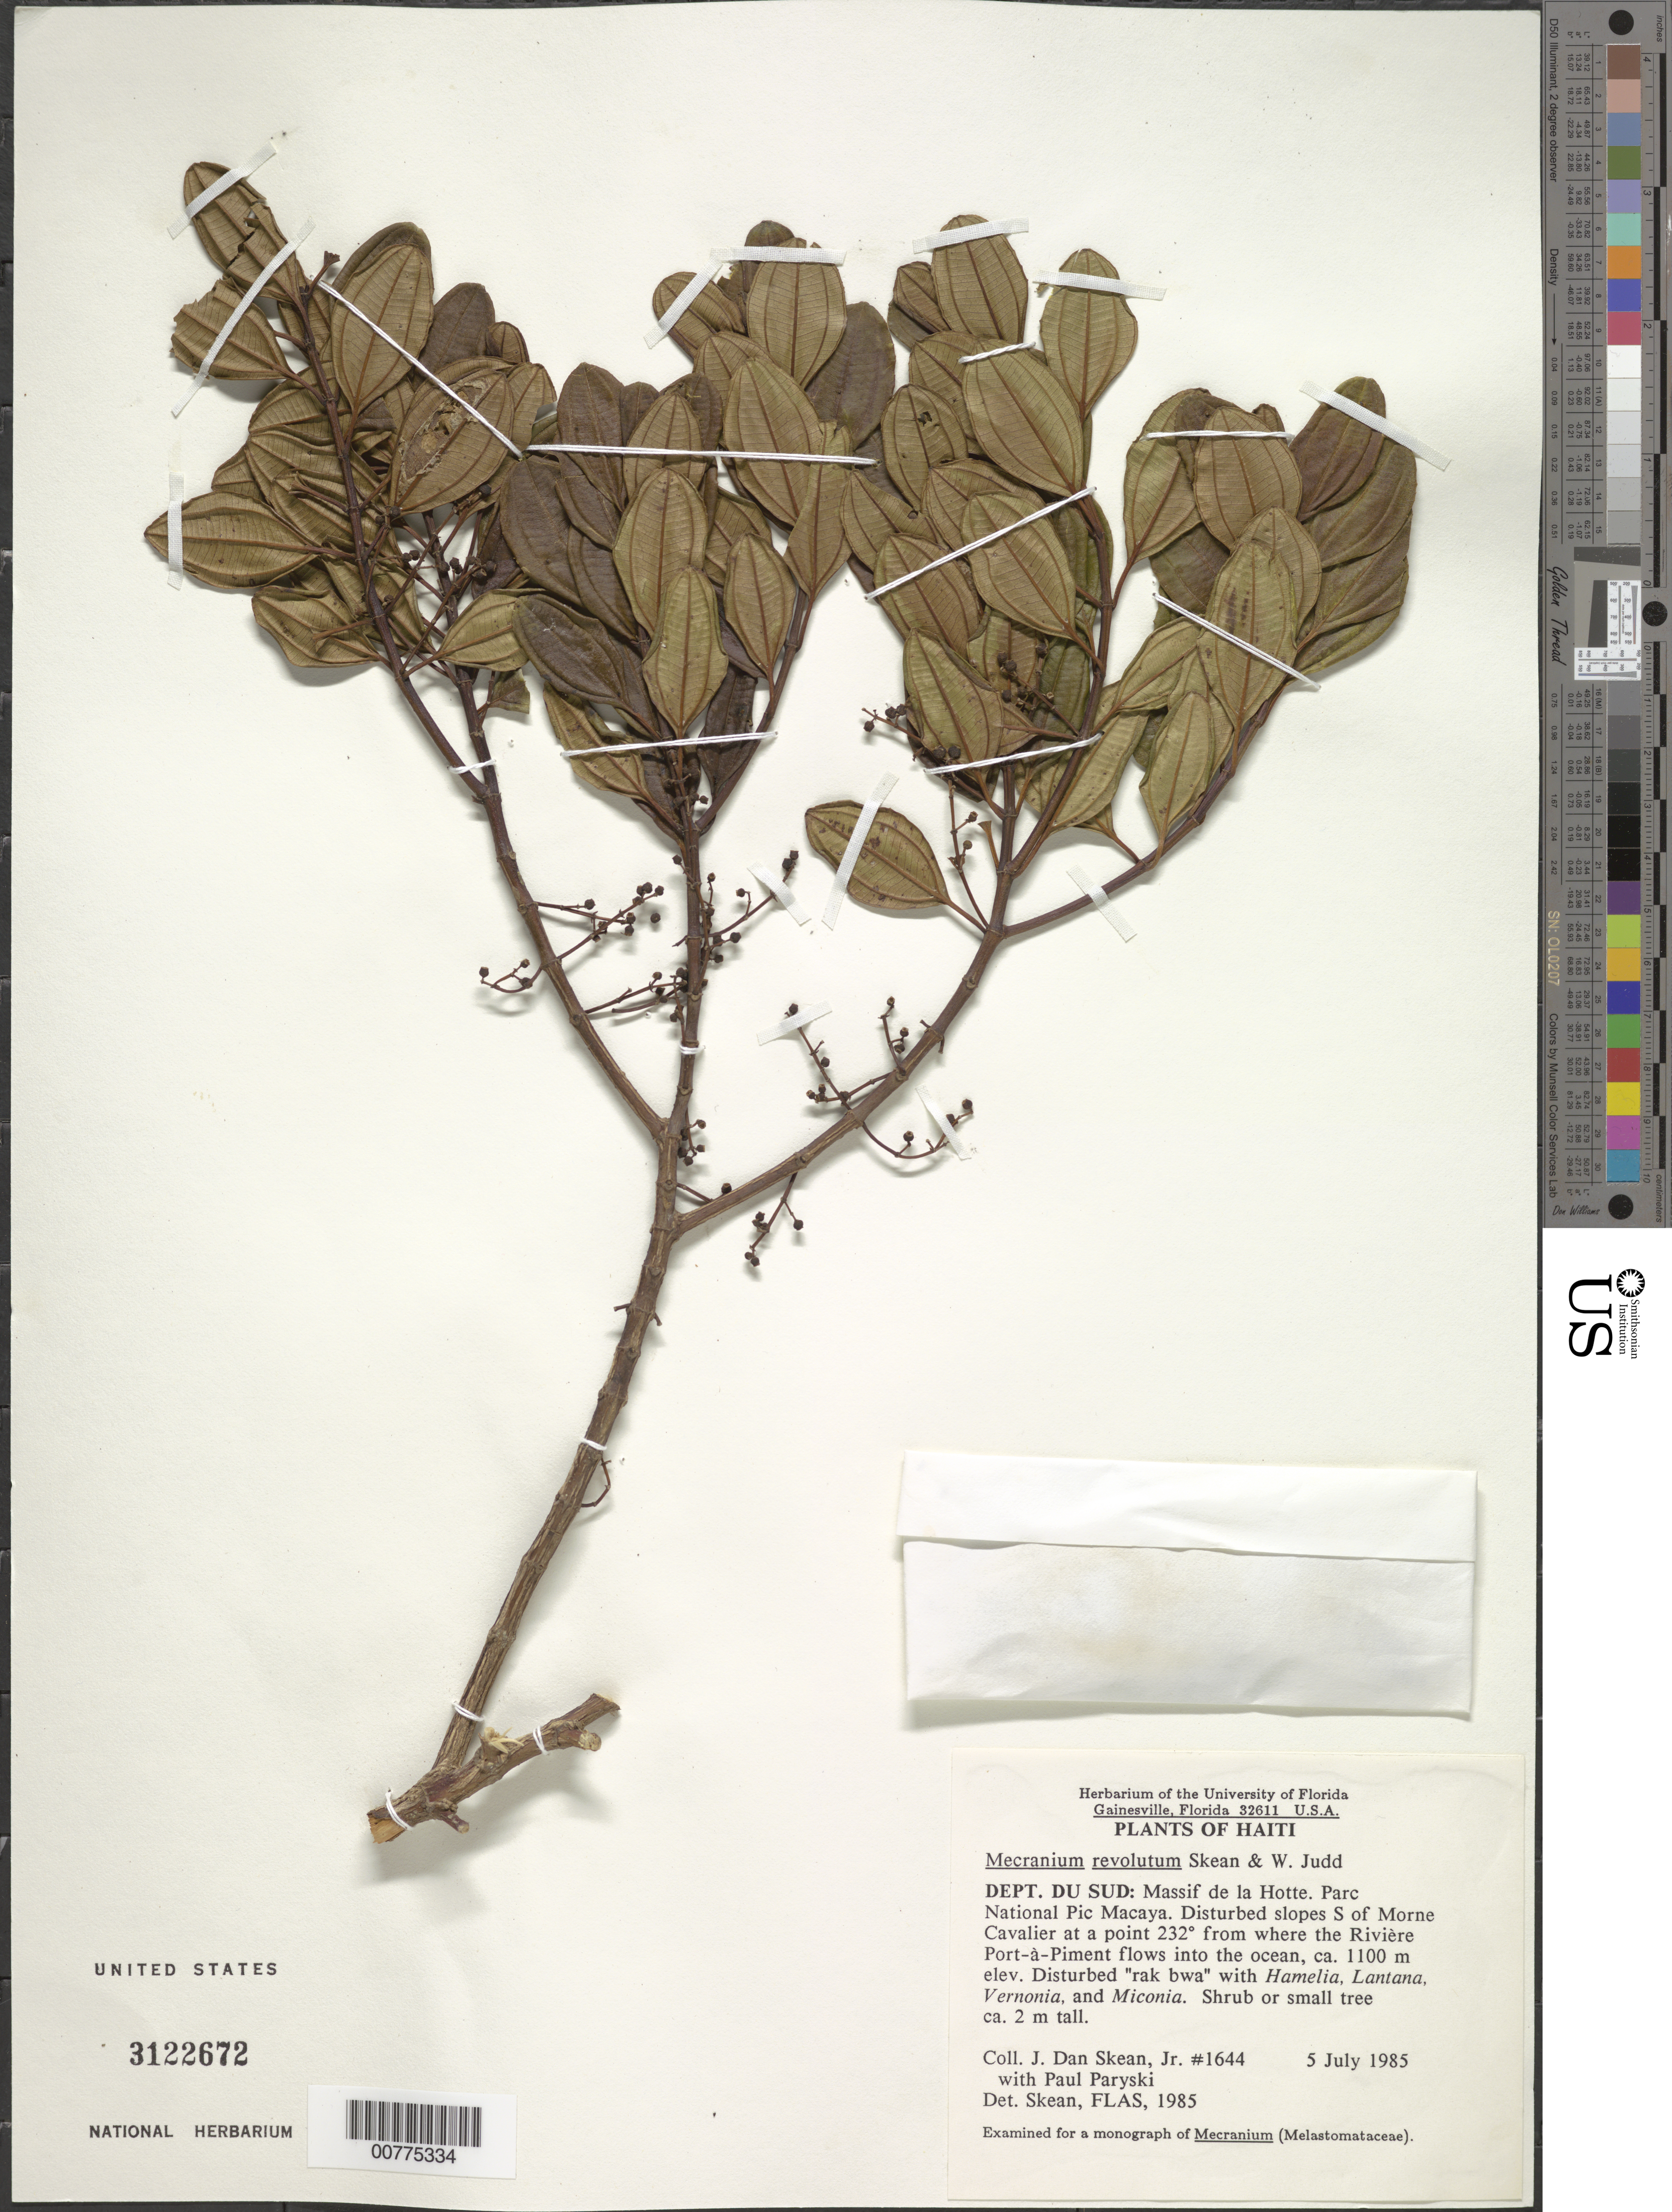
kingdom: Plantae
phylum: Tracheophyta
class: Magnoliopsida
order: Myrtales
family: Melastomataceae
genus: Mecranium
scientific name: Mecranium revolutum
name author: Skean & Judd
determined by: Skean, J. D., Jr.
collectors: J. D. Skean & P. Paryski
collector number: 1644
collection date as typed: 05 Jul 1985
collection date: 1985-07-05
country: Haiti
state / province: Sud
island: Hispaniola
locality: Massif de la Hotte, Parc National Pic Macaya, disturbed slopes S of Morne Cavalier at a point 232º from where the Rivière Port-à- Piment flows in to the ocean.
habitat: Disturbed "rak bwa" with Hamelia, Lantana, Vernonia, and Miconia.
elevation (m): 1100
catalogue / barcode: US 3122672